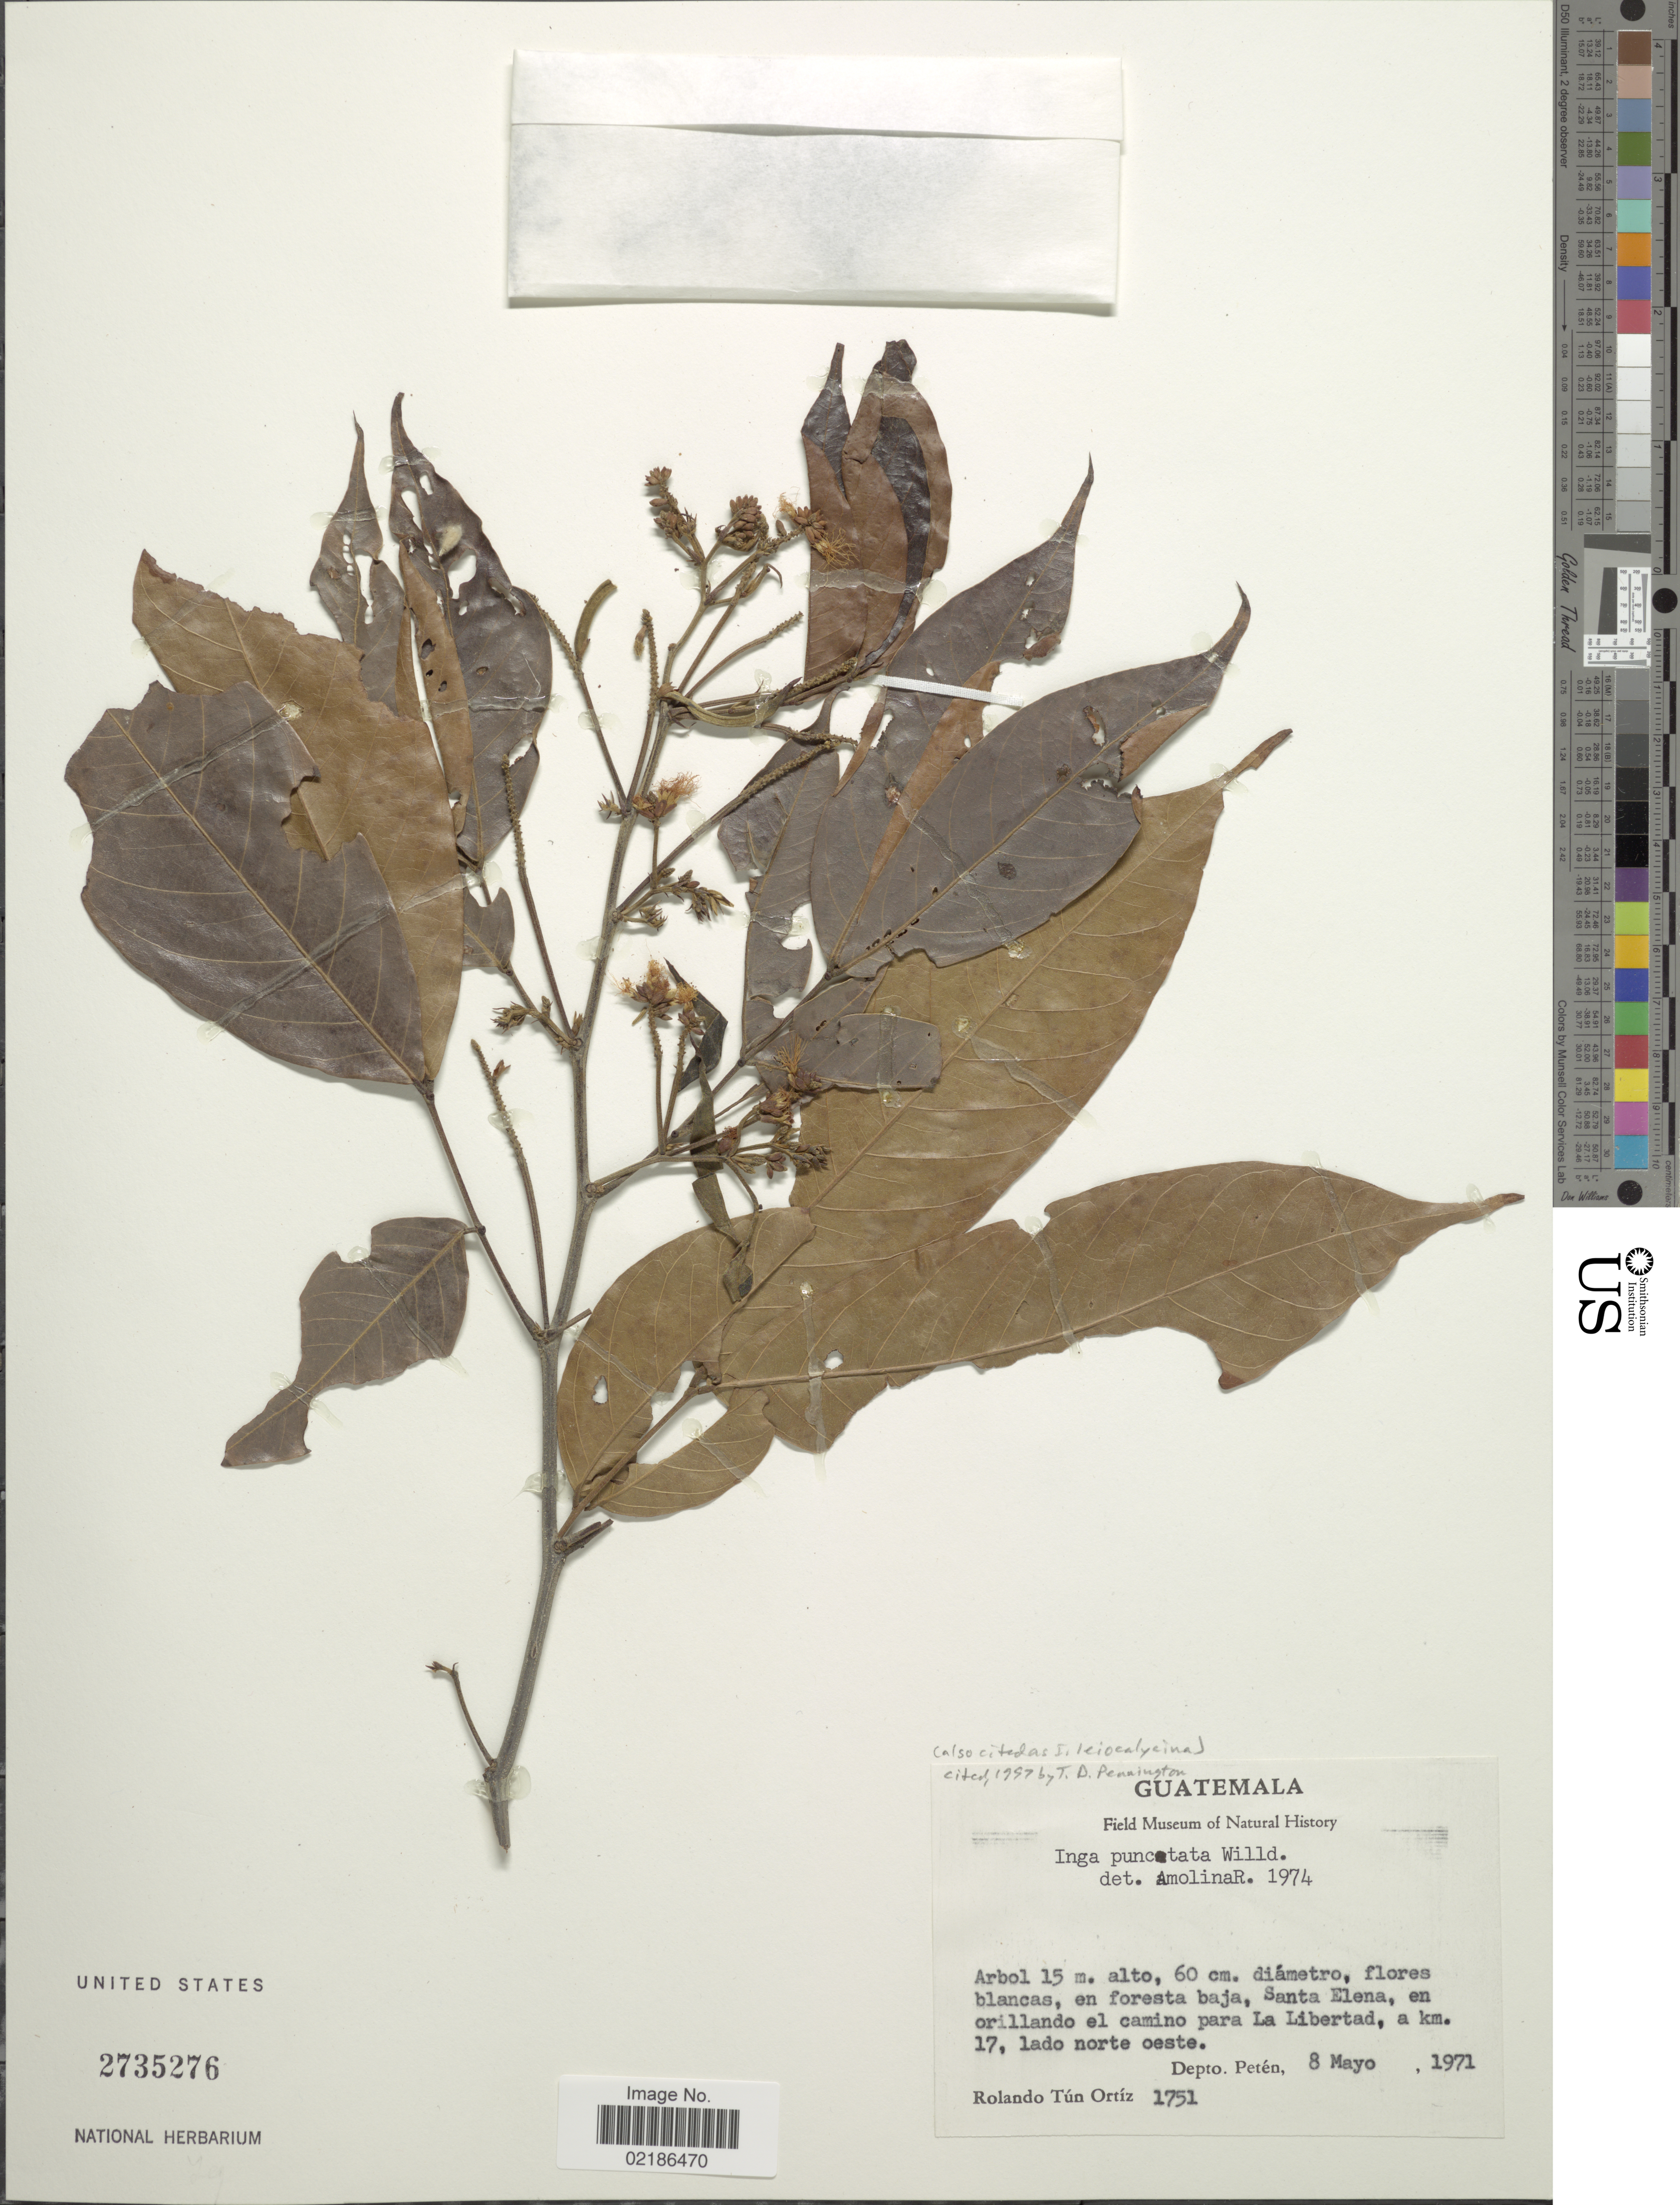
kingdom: Plantae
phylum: Tracheophyta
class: Magnoliopsida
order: Fabales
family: Fabaceae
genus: Inga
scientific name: Inga punctata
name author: Willd.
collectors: R. T. Ortíz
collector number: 1751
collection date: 1971-05-08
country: Guatemala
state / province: El Petén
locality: Santa Elena, en orillando el camino para La Libertad, a km 17, lado norte oeste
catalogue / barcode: US 2735276